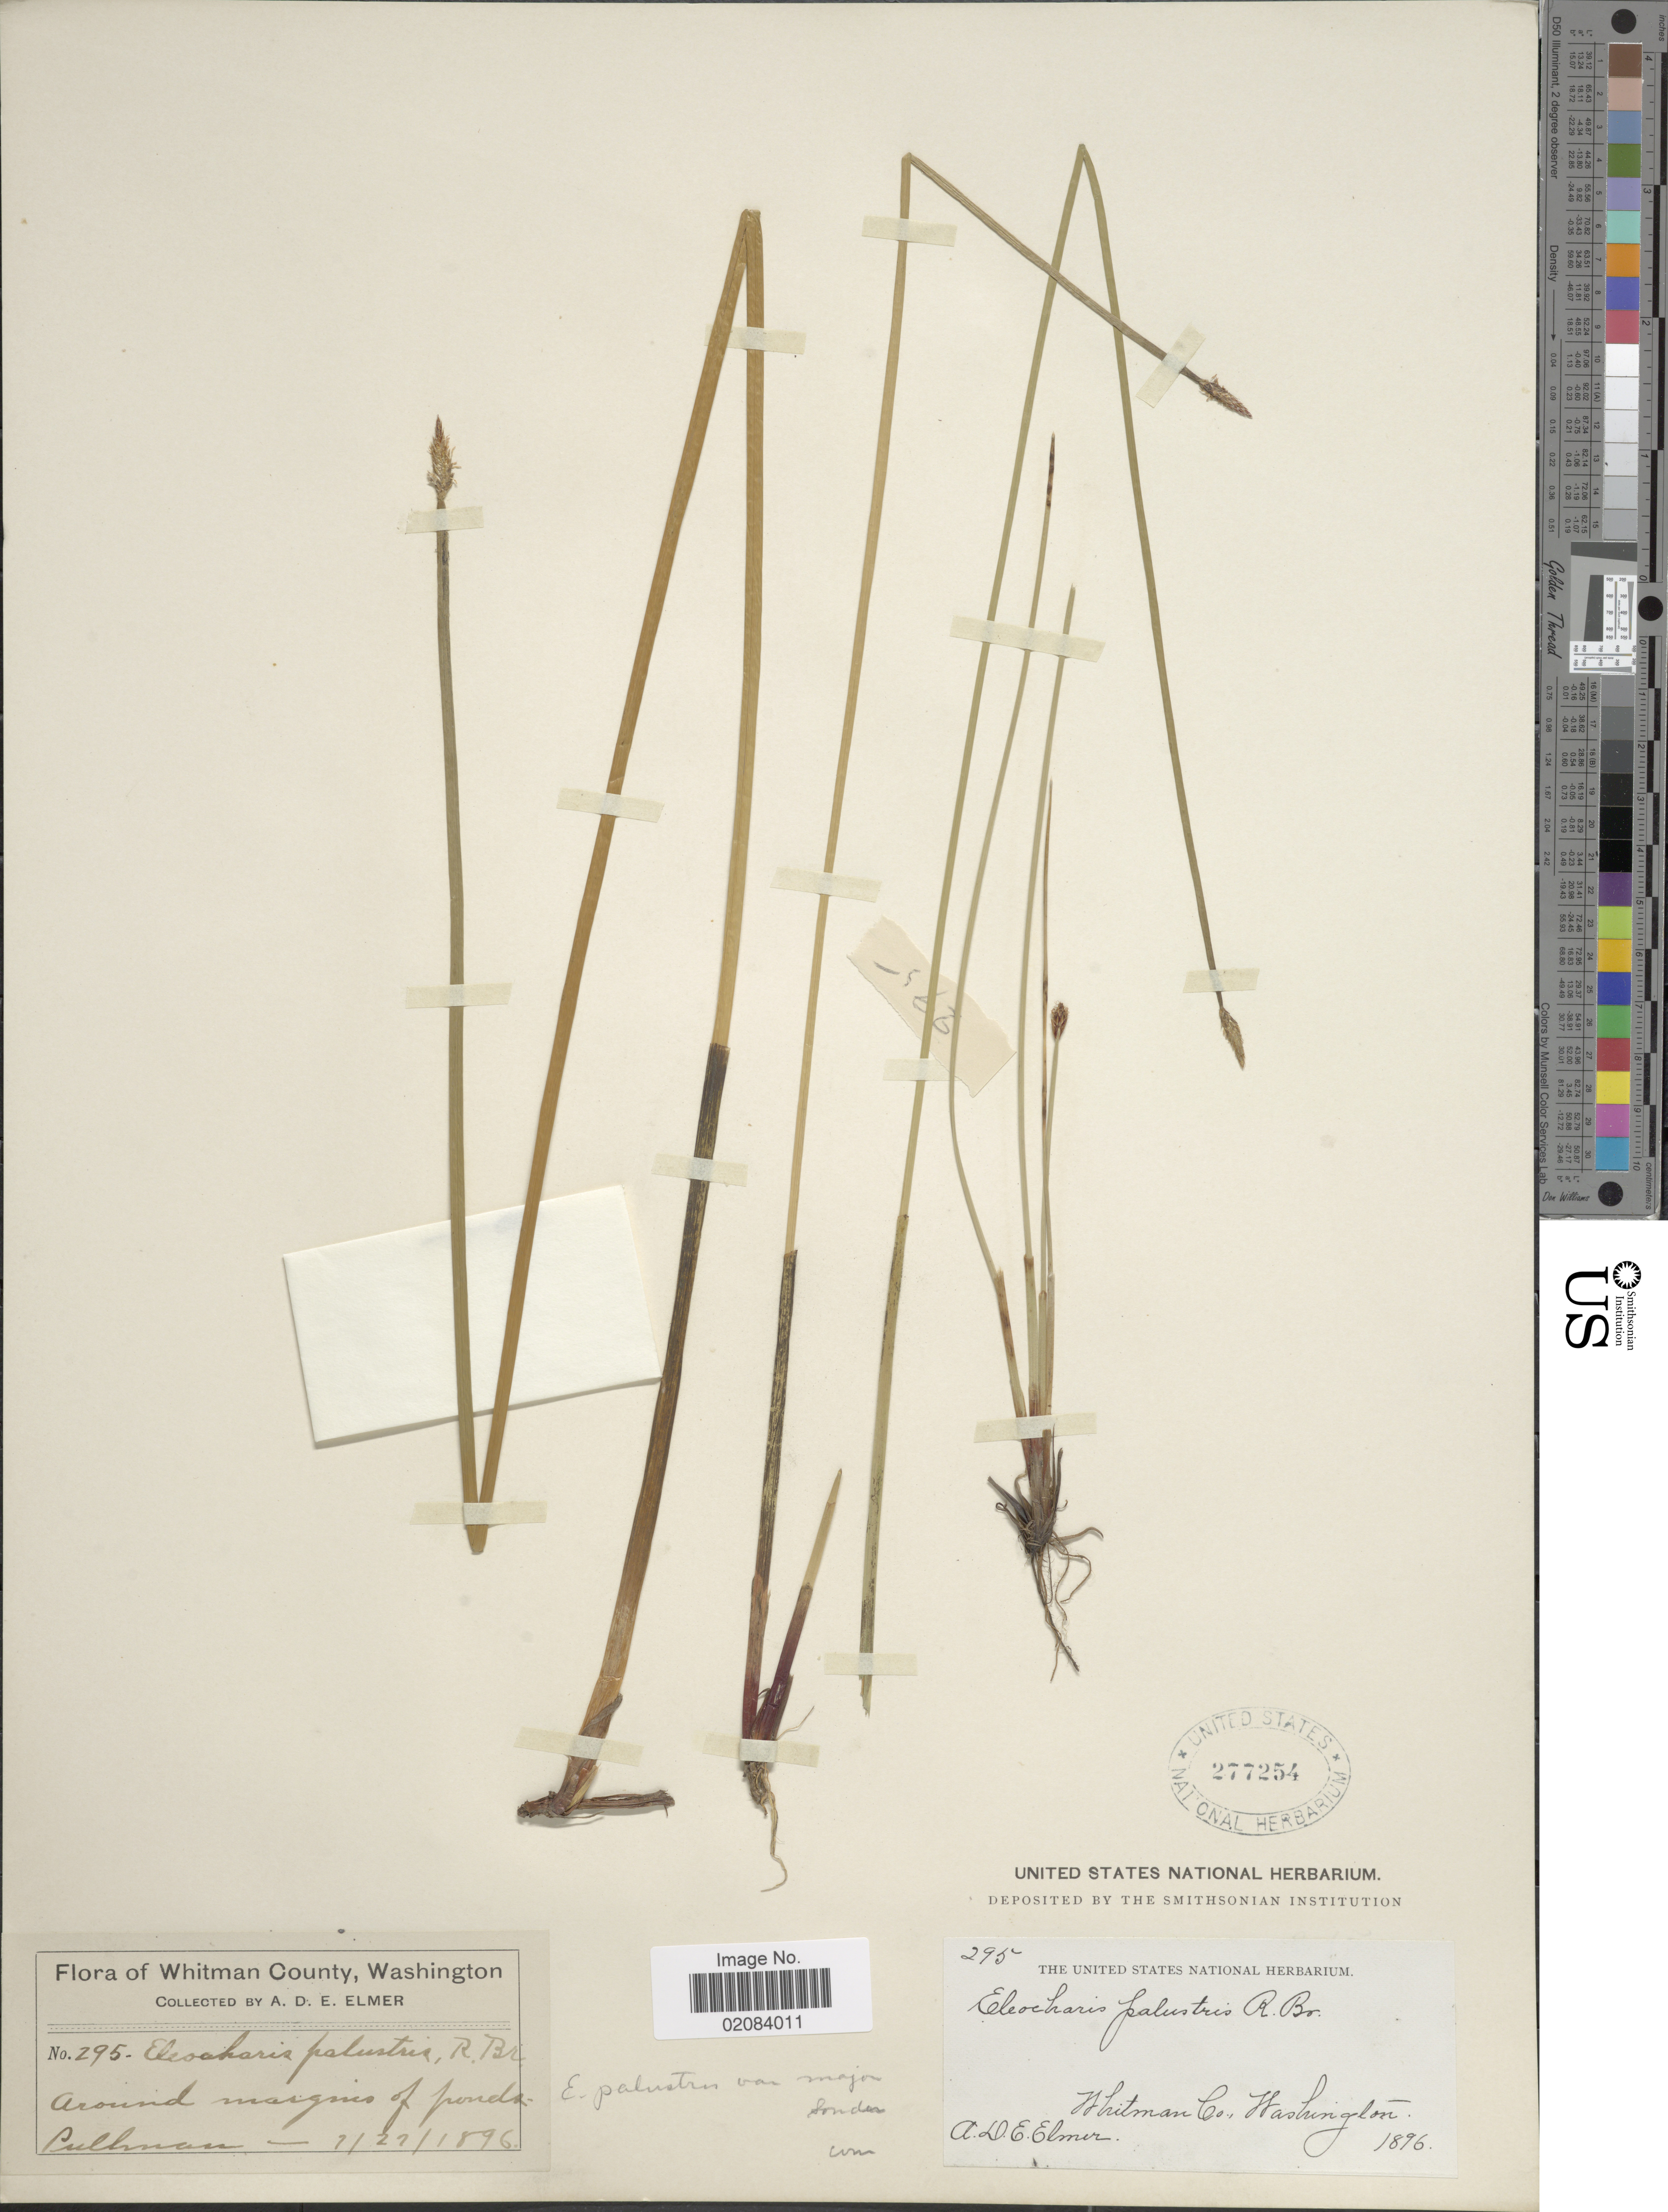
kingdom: Plantae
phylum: Tracheophyta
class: Liliopsida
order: Poales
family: Cyperaceae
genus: Eleocharis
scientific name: Eleocharis palustris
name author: (L.) Roem. & Schult.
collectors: A. D. E. Elmer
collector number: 295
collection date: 1896-01-27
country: United States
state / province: Washington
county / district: Whitman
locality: Whitman Co., Washington.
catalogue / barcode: US 277254